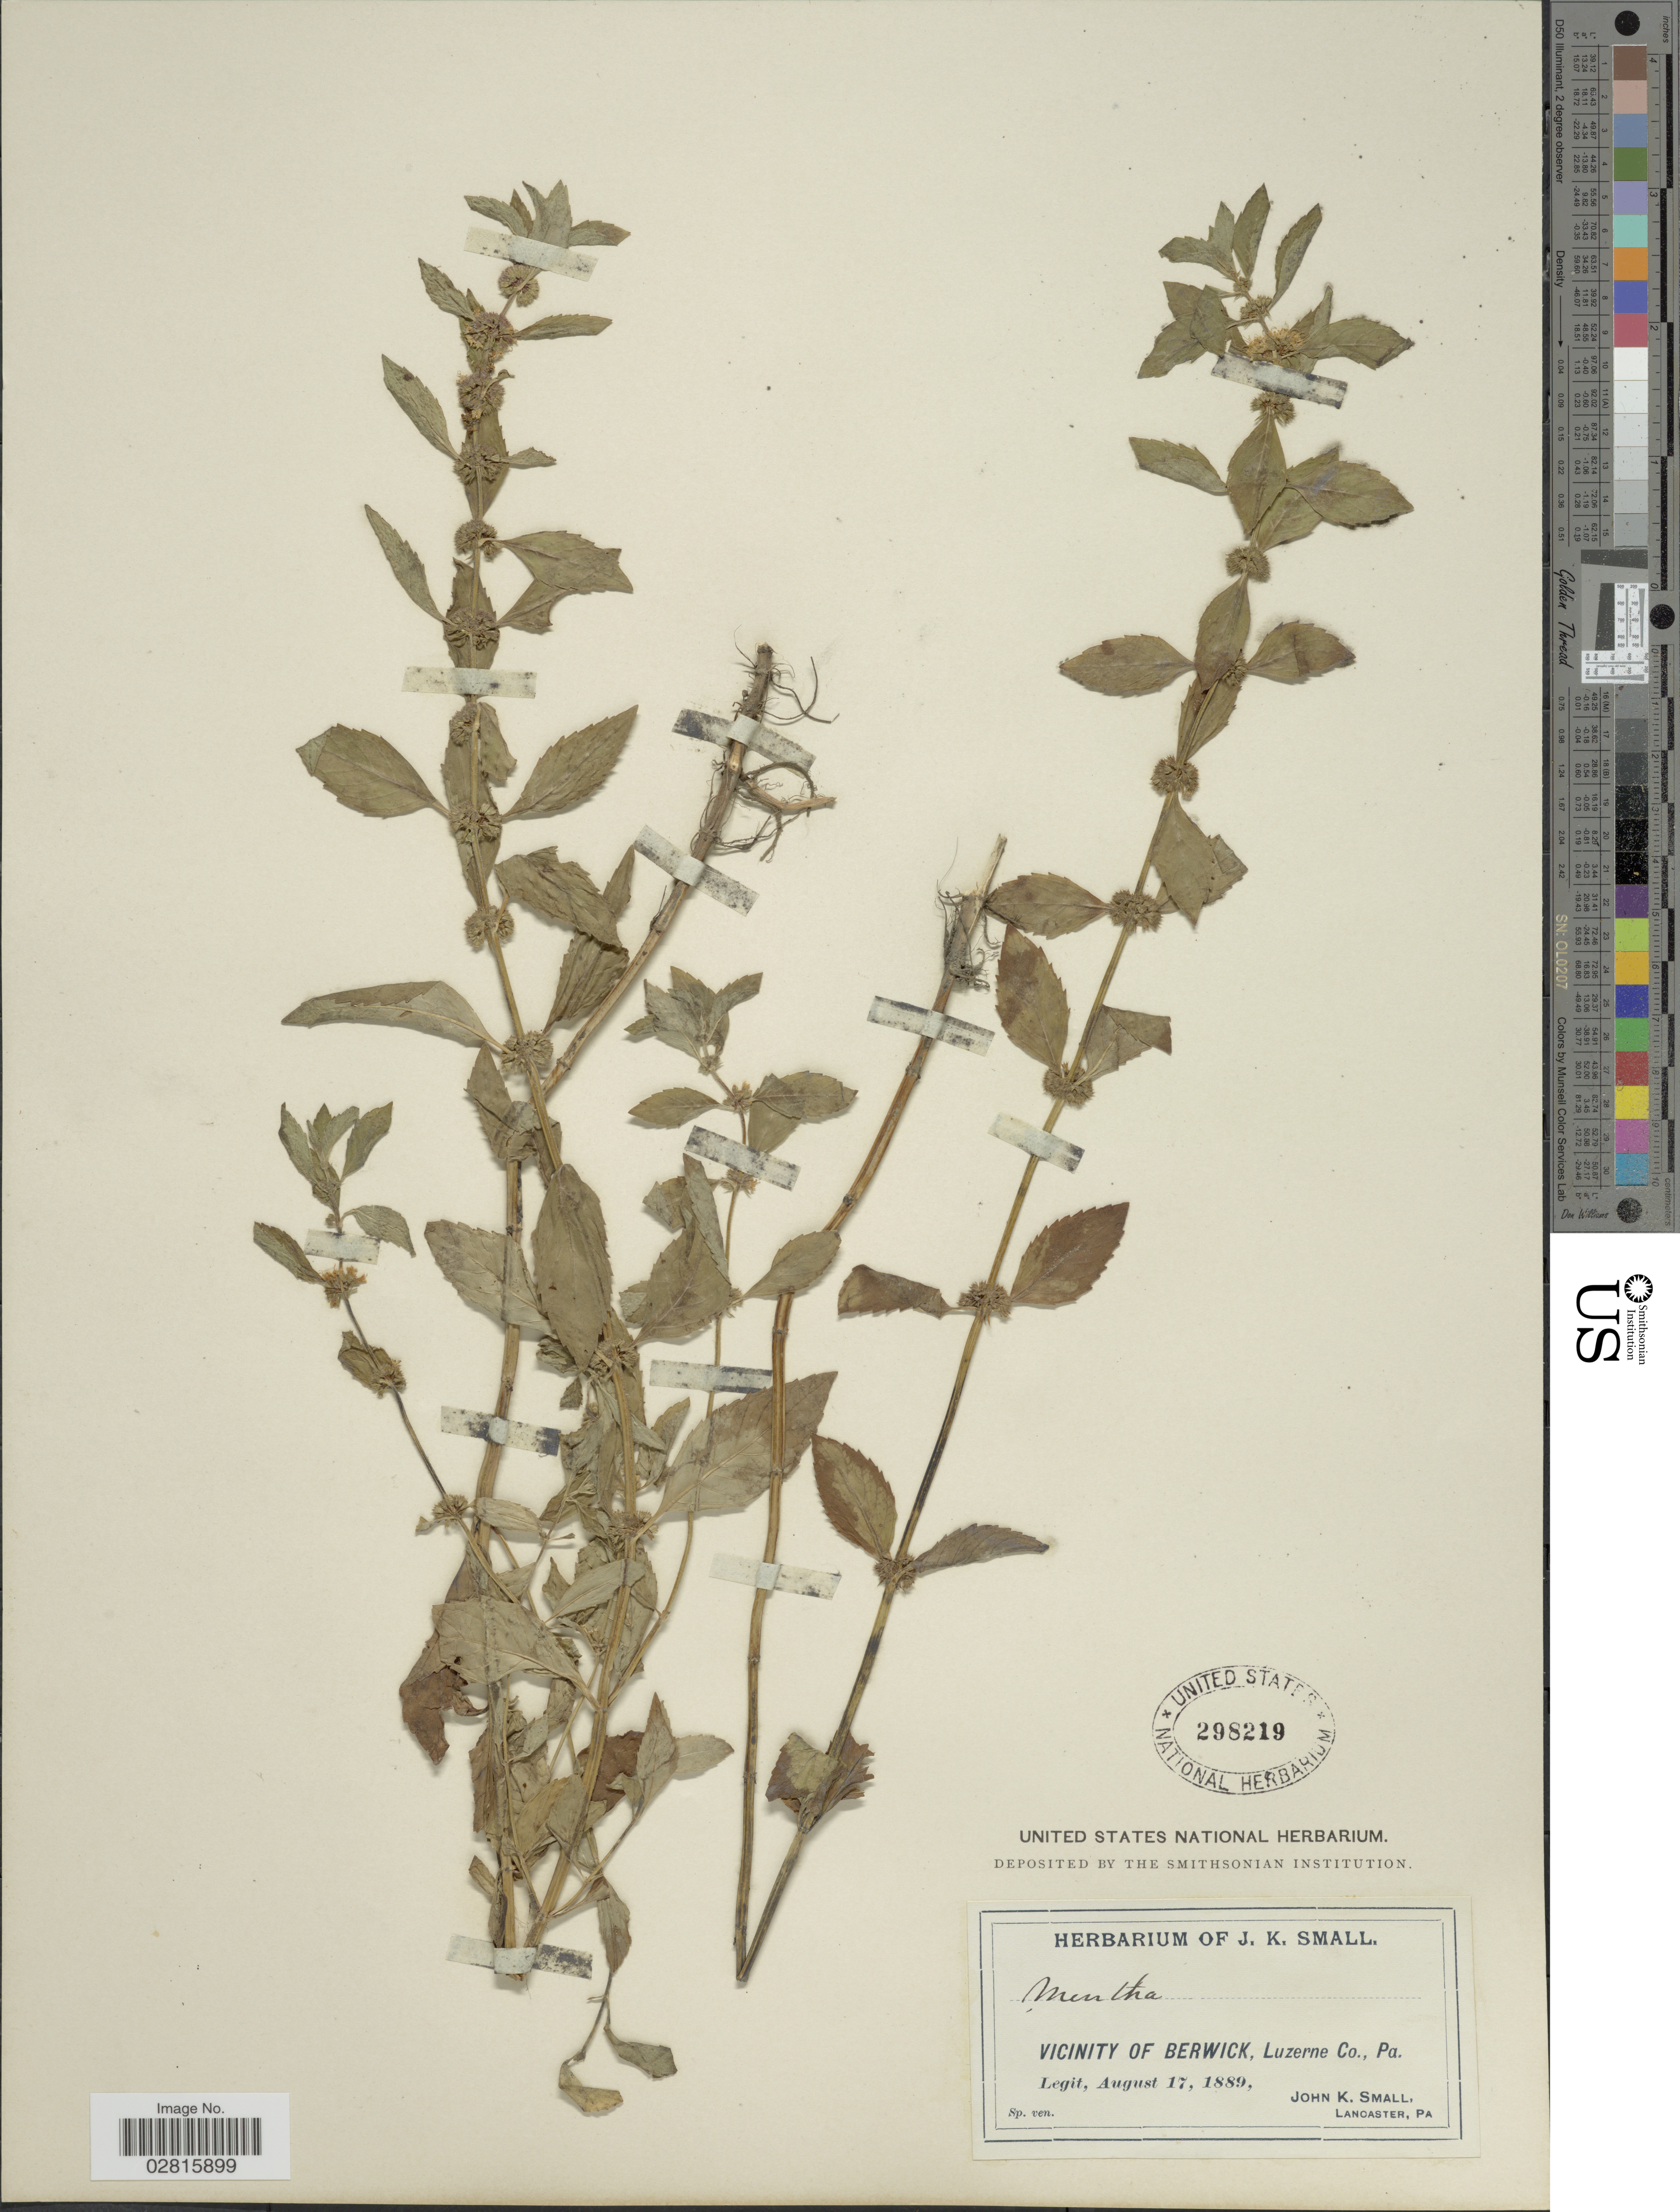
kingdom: Plantae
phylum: Tracheophyta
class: Magnoliopsida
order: Lamiales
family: Lamiaceae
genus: Mentha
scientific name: Mentha sp.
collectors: J. K. Small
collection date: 1889-08-17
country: United States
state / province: Pennsylvania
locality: Vicinity of Berwick, Luzerne Co., Pa.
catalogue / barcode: US 298219